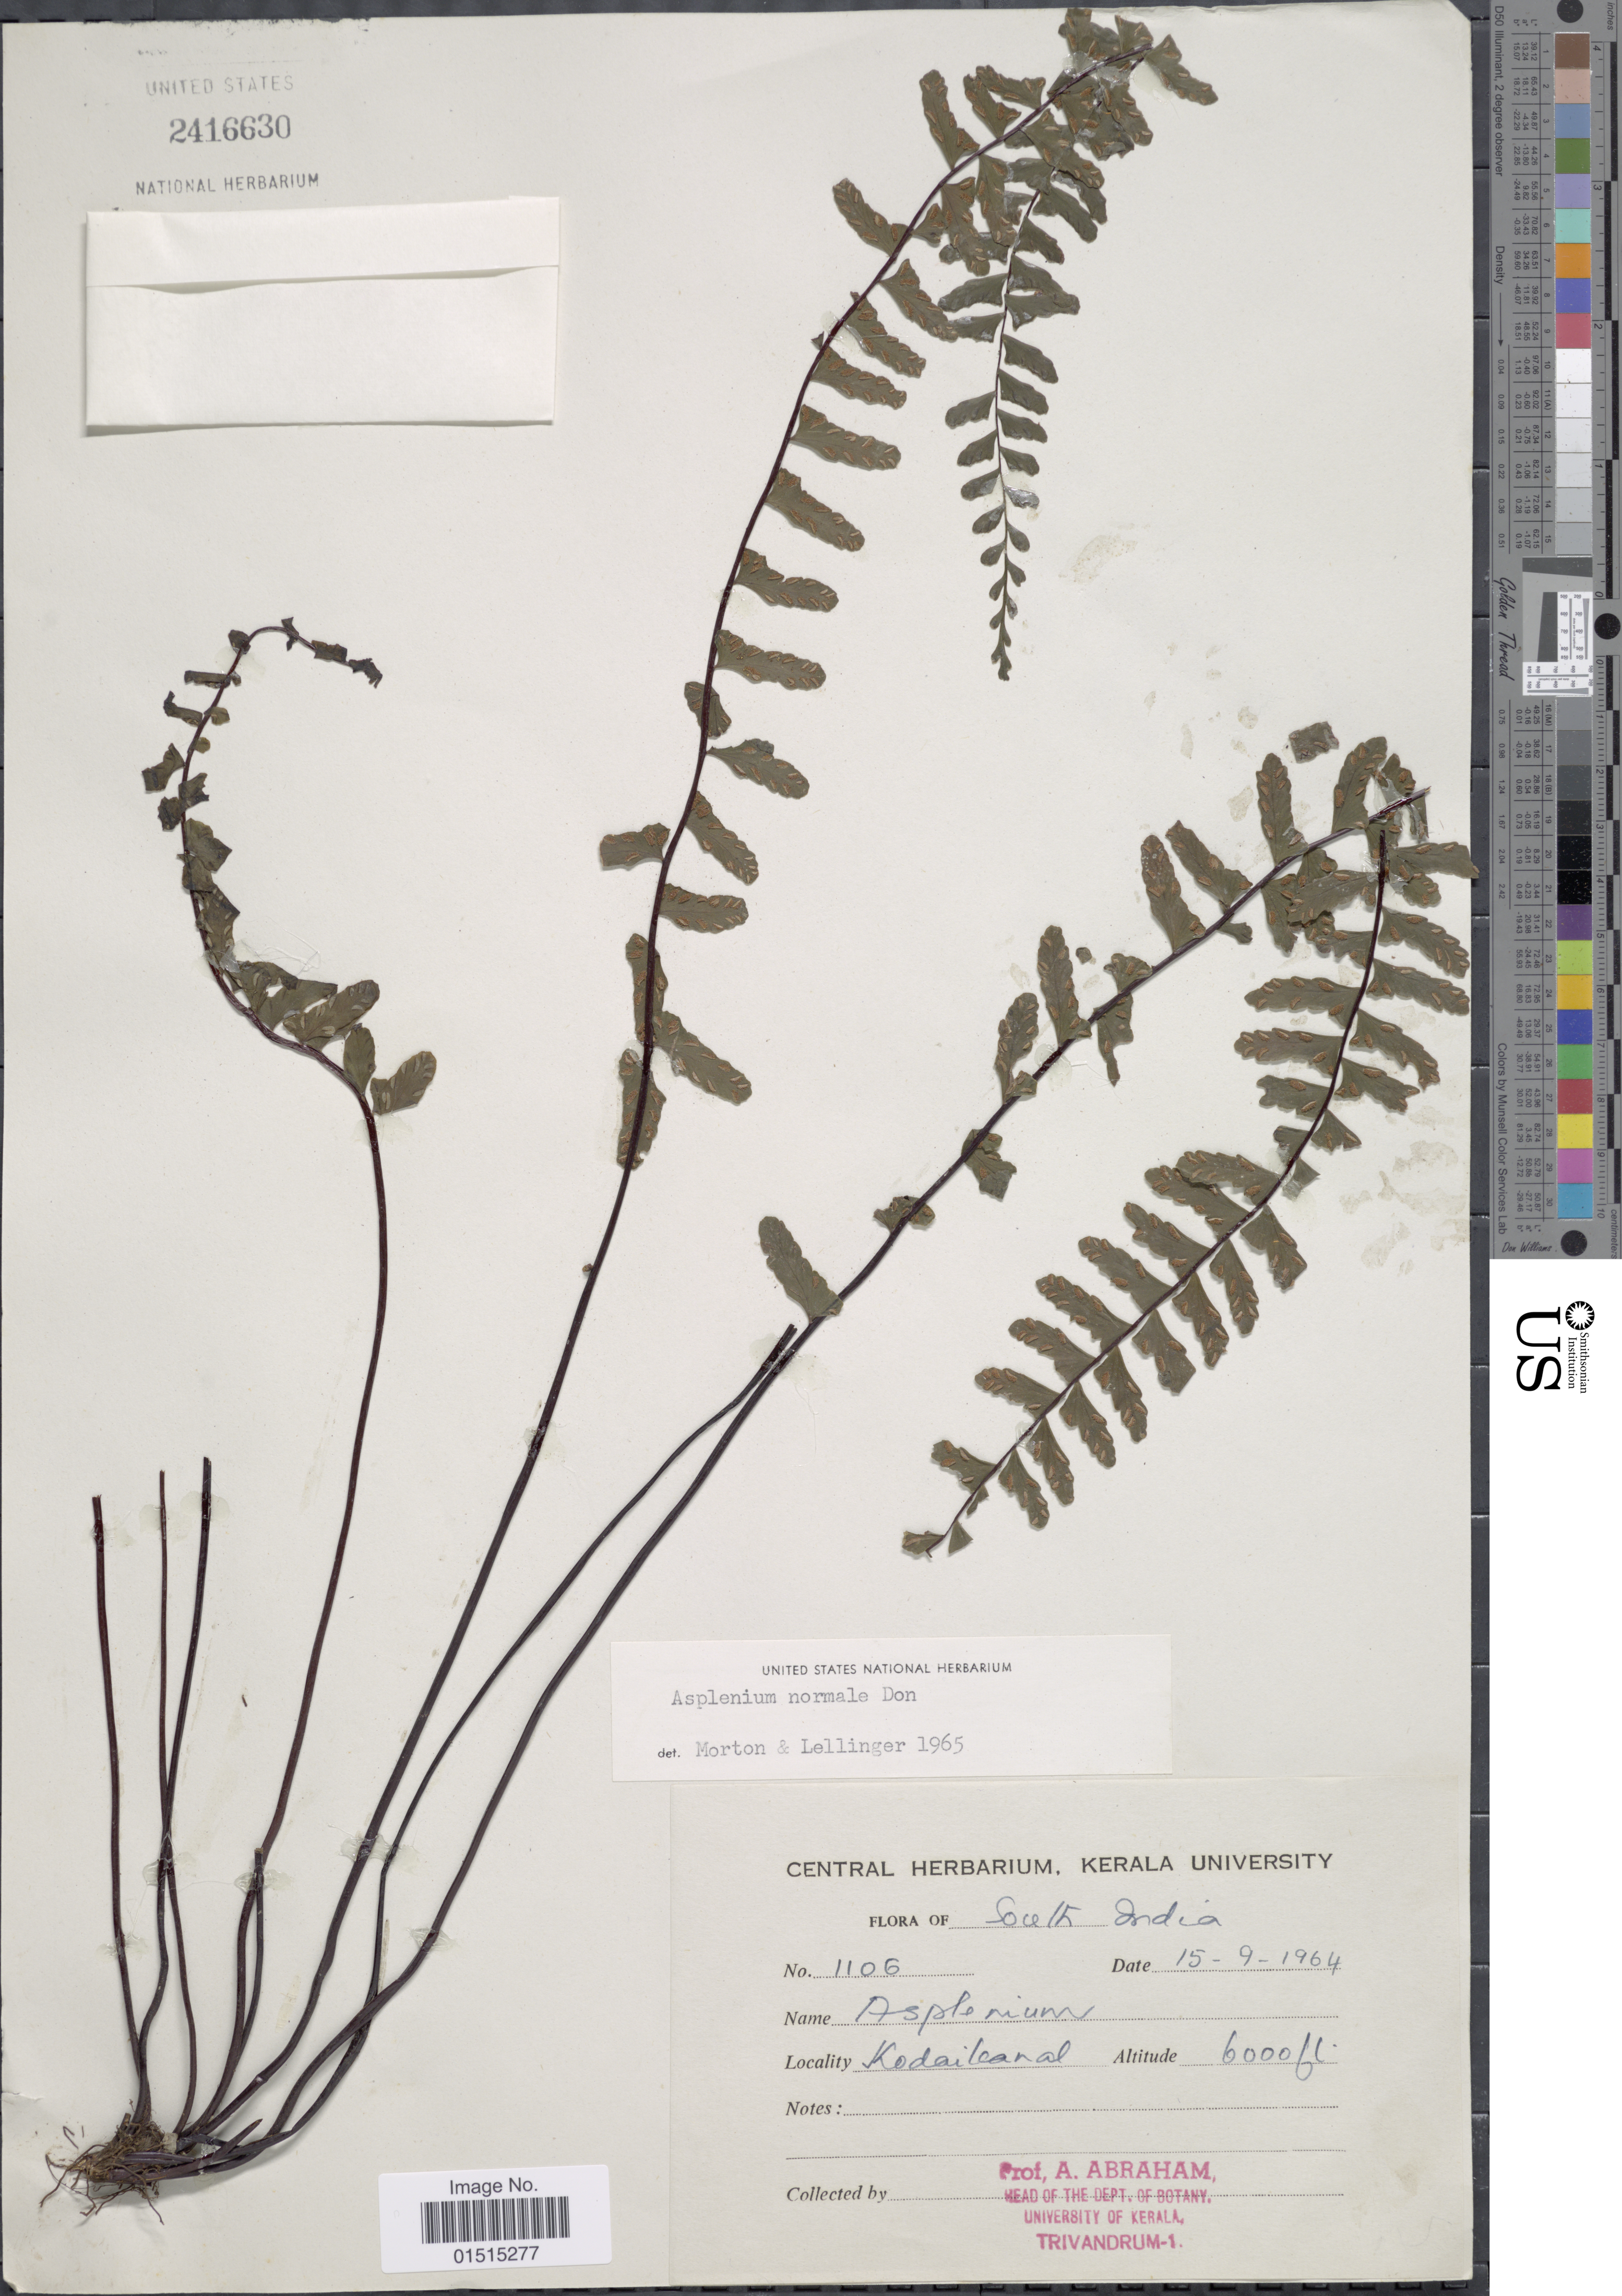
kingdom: Plantae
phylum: Tracheophyta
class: Polypodiopsida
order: Polypodiales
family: Aspleniaceae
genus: Asplenium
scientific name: Asplenium normale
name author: D. Don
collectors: A. Abraham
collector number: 1106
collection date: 1964-09-15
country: India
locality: South India. Kodaikanal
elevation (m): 1829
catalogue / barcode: US 2416630